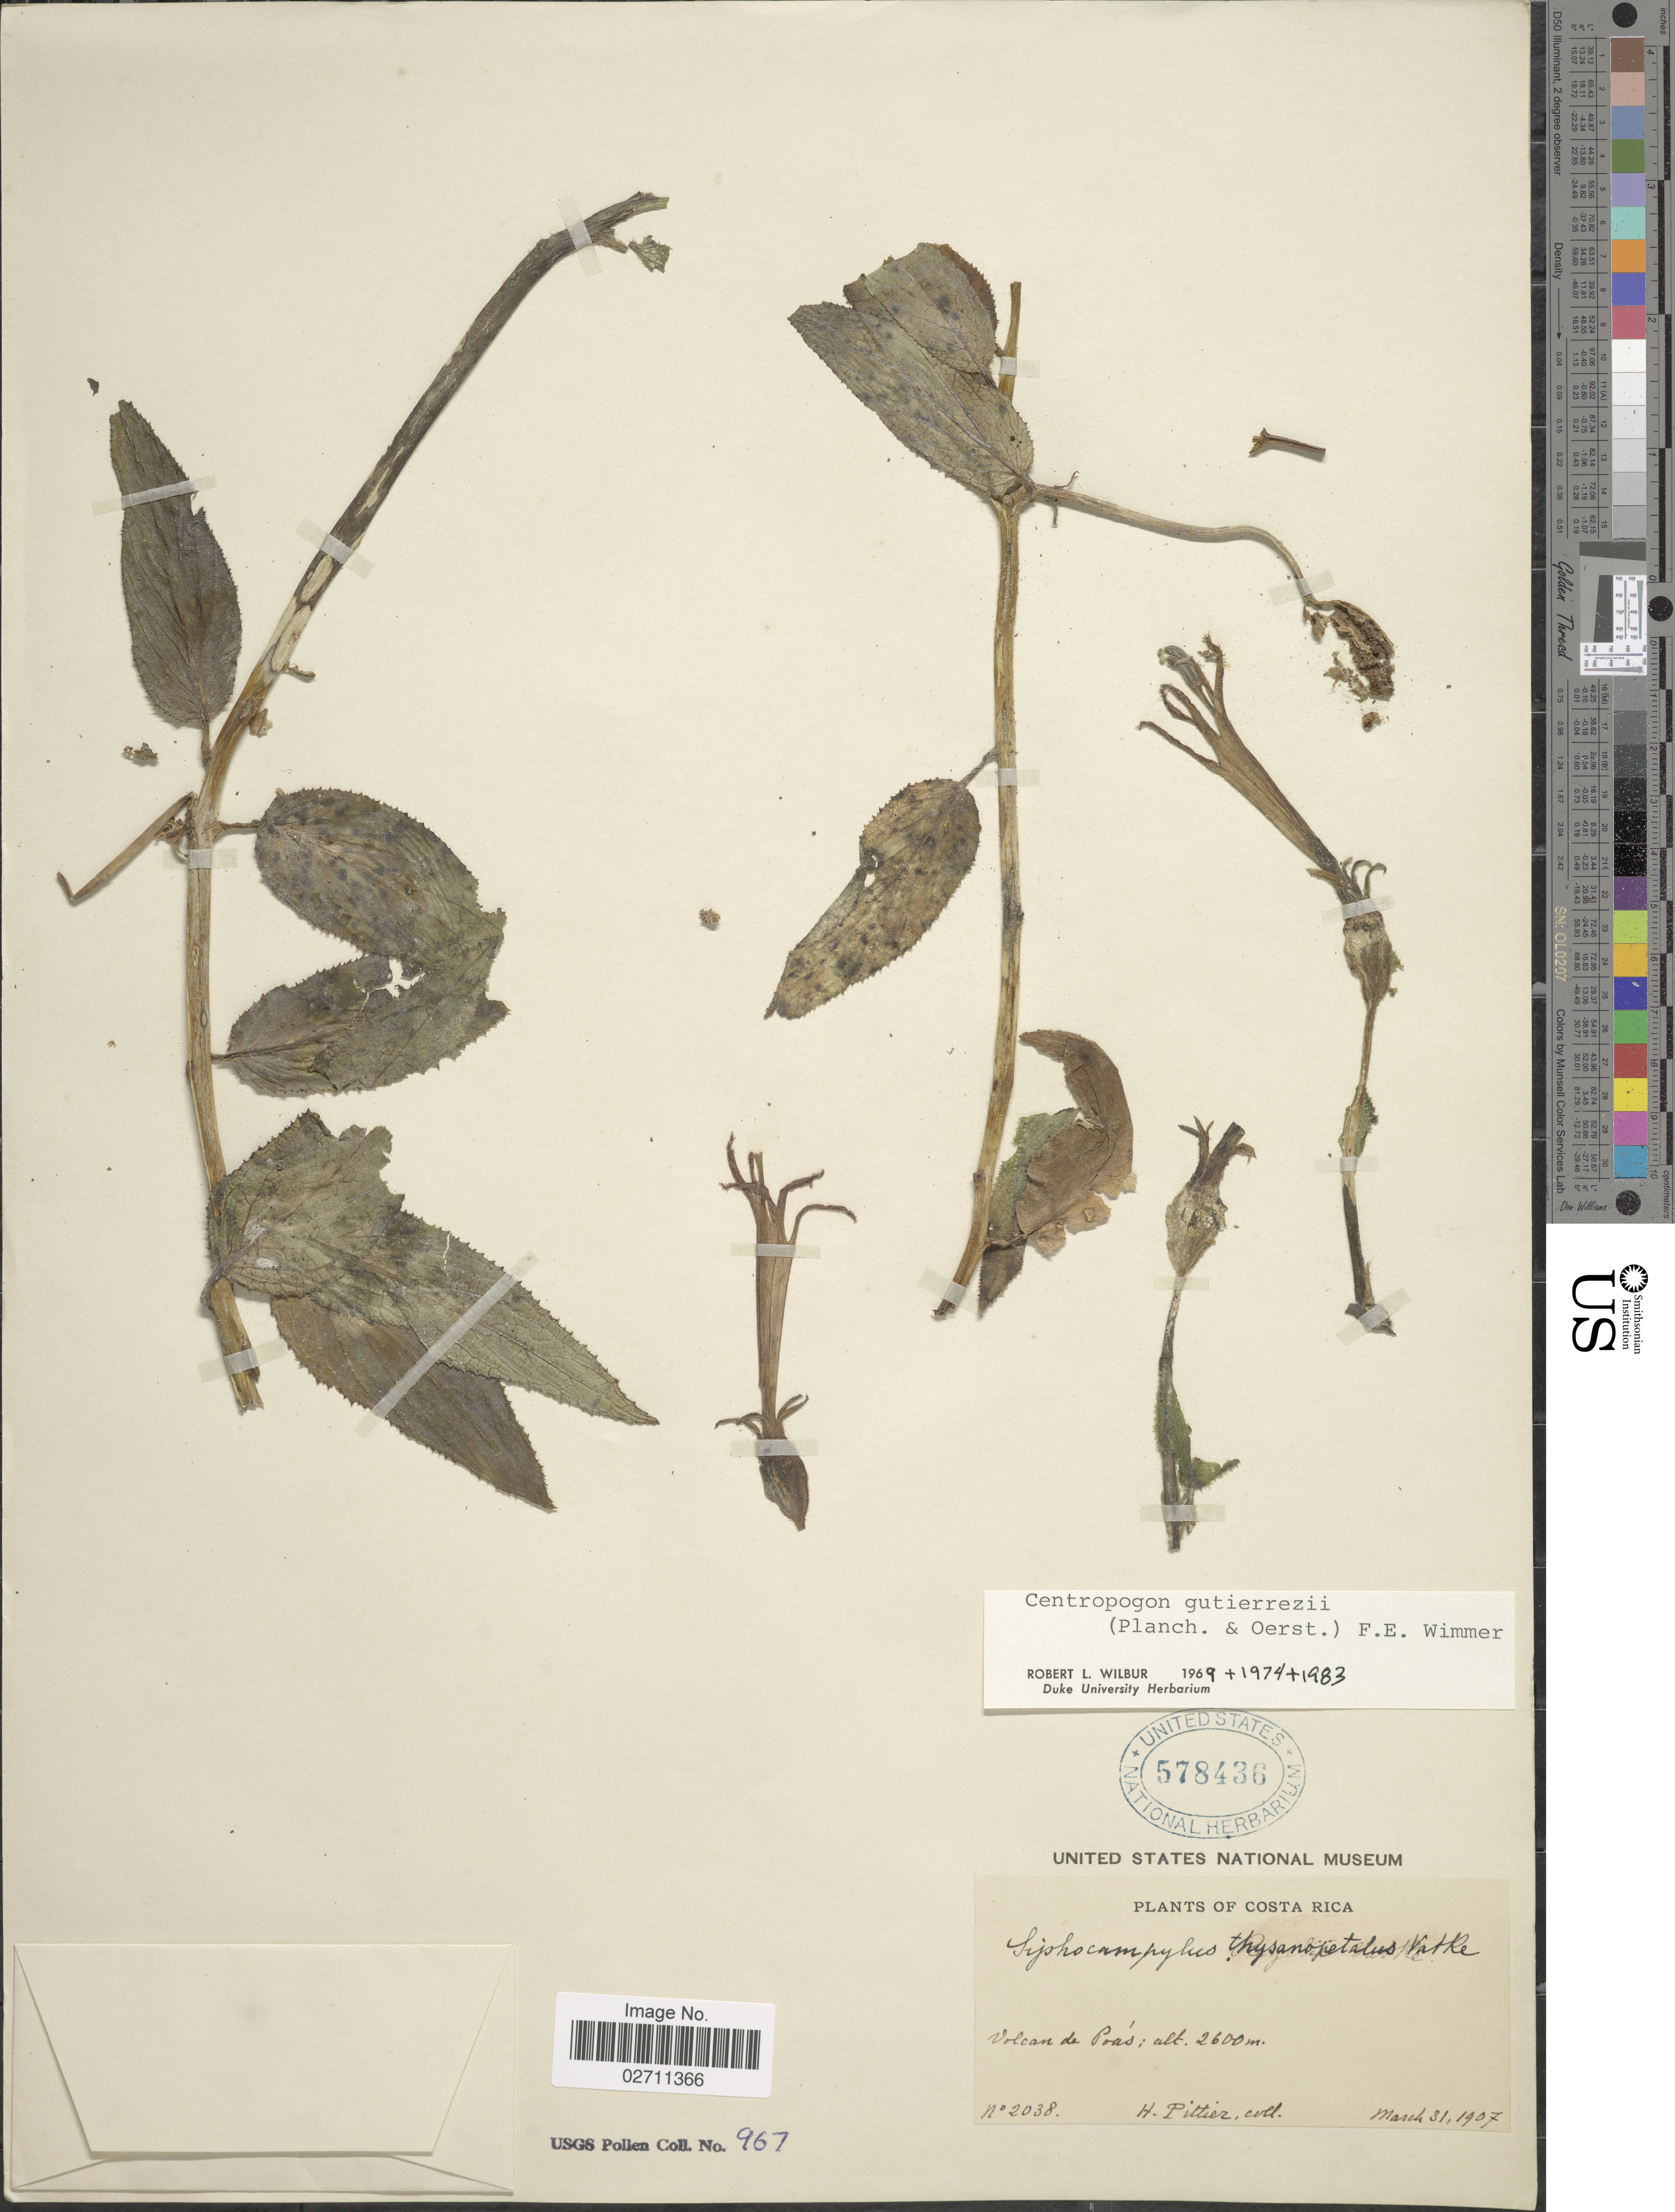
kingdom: Plantae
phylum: Tracheophyta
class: Magnoliopsida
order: Asterales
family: Campanulaceae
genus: Centropogon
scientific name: Centropogon gutierrezii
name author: (Planch. & Oerst.) E. Wimm.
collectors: H. F. Pittier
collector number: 2038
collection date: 1907-03-31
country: Costa Rica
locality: Volcan de Poas.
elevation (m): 2600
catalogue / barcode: US 578436